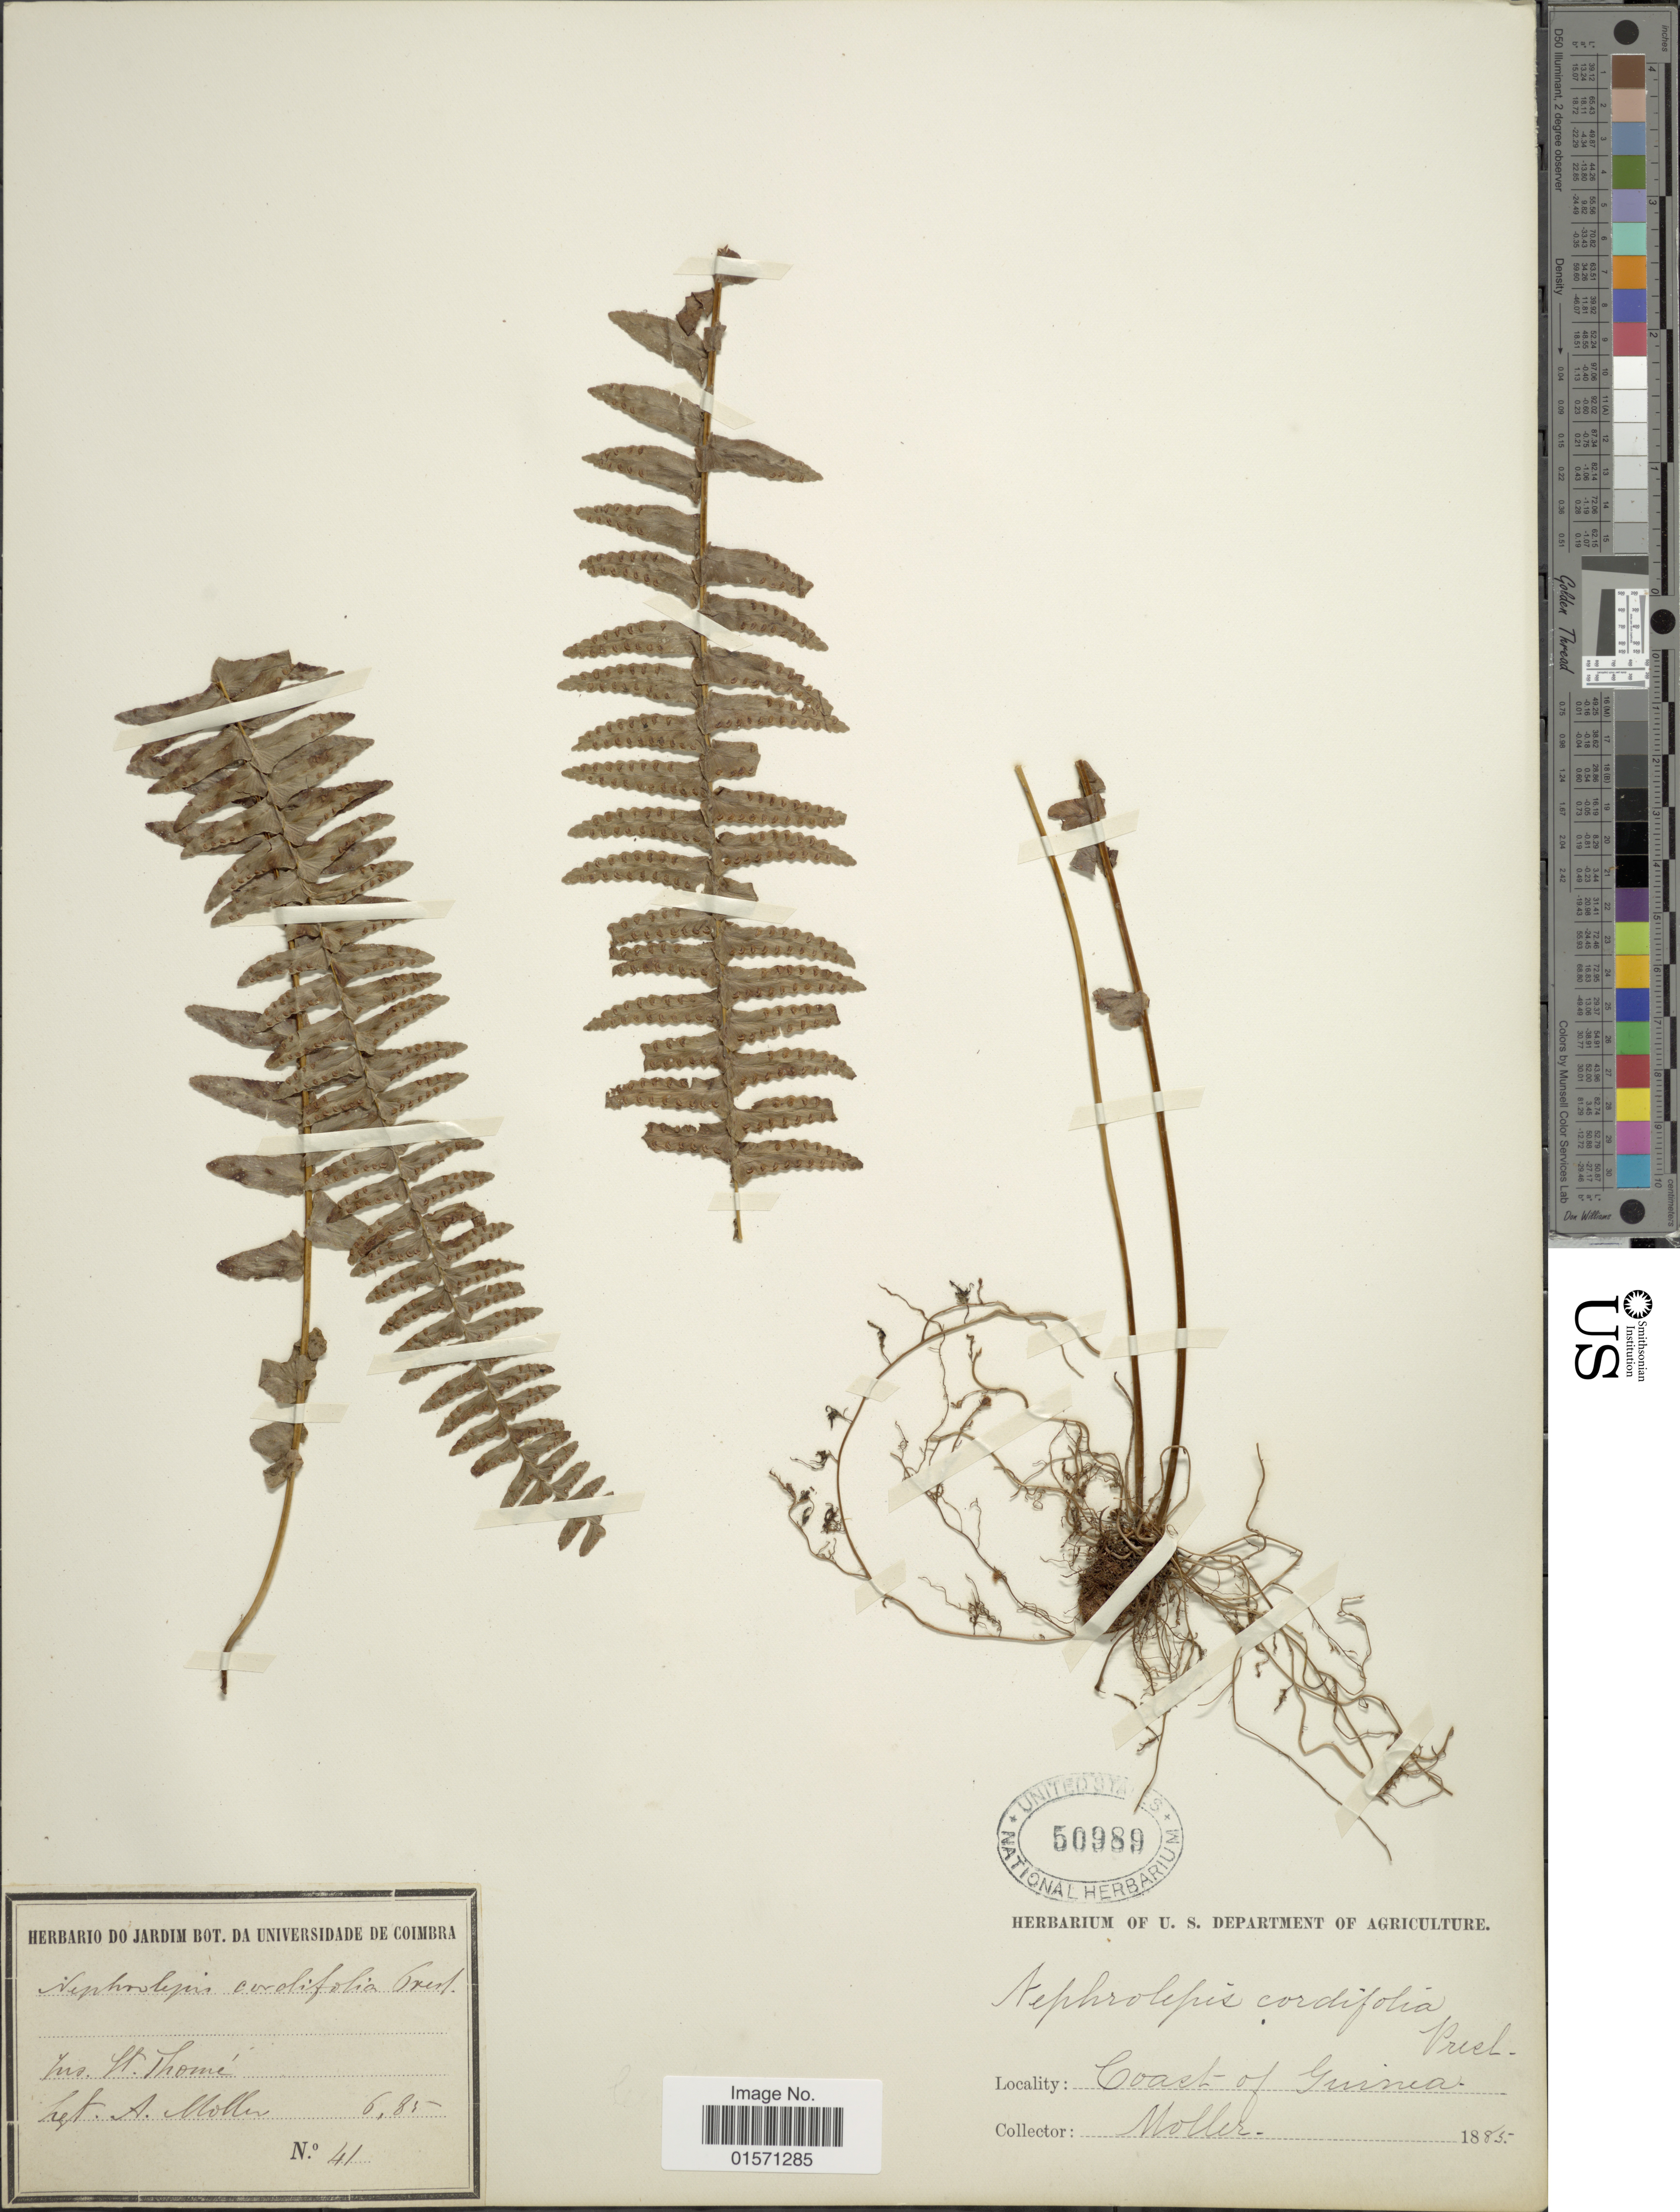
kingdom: Plantae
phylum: Tracheophyta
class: Polypodiopsida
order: Polypodiales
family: Nephrolepidaceae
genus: Nephrolepis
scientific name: Nephrolepis tuberosa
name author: (Willd.) C. Presl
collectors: A. Moller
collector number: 41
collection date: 1885-06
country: Guinea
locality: Ins. St. Thomé. Coast of Guinea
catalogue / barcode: US 50989